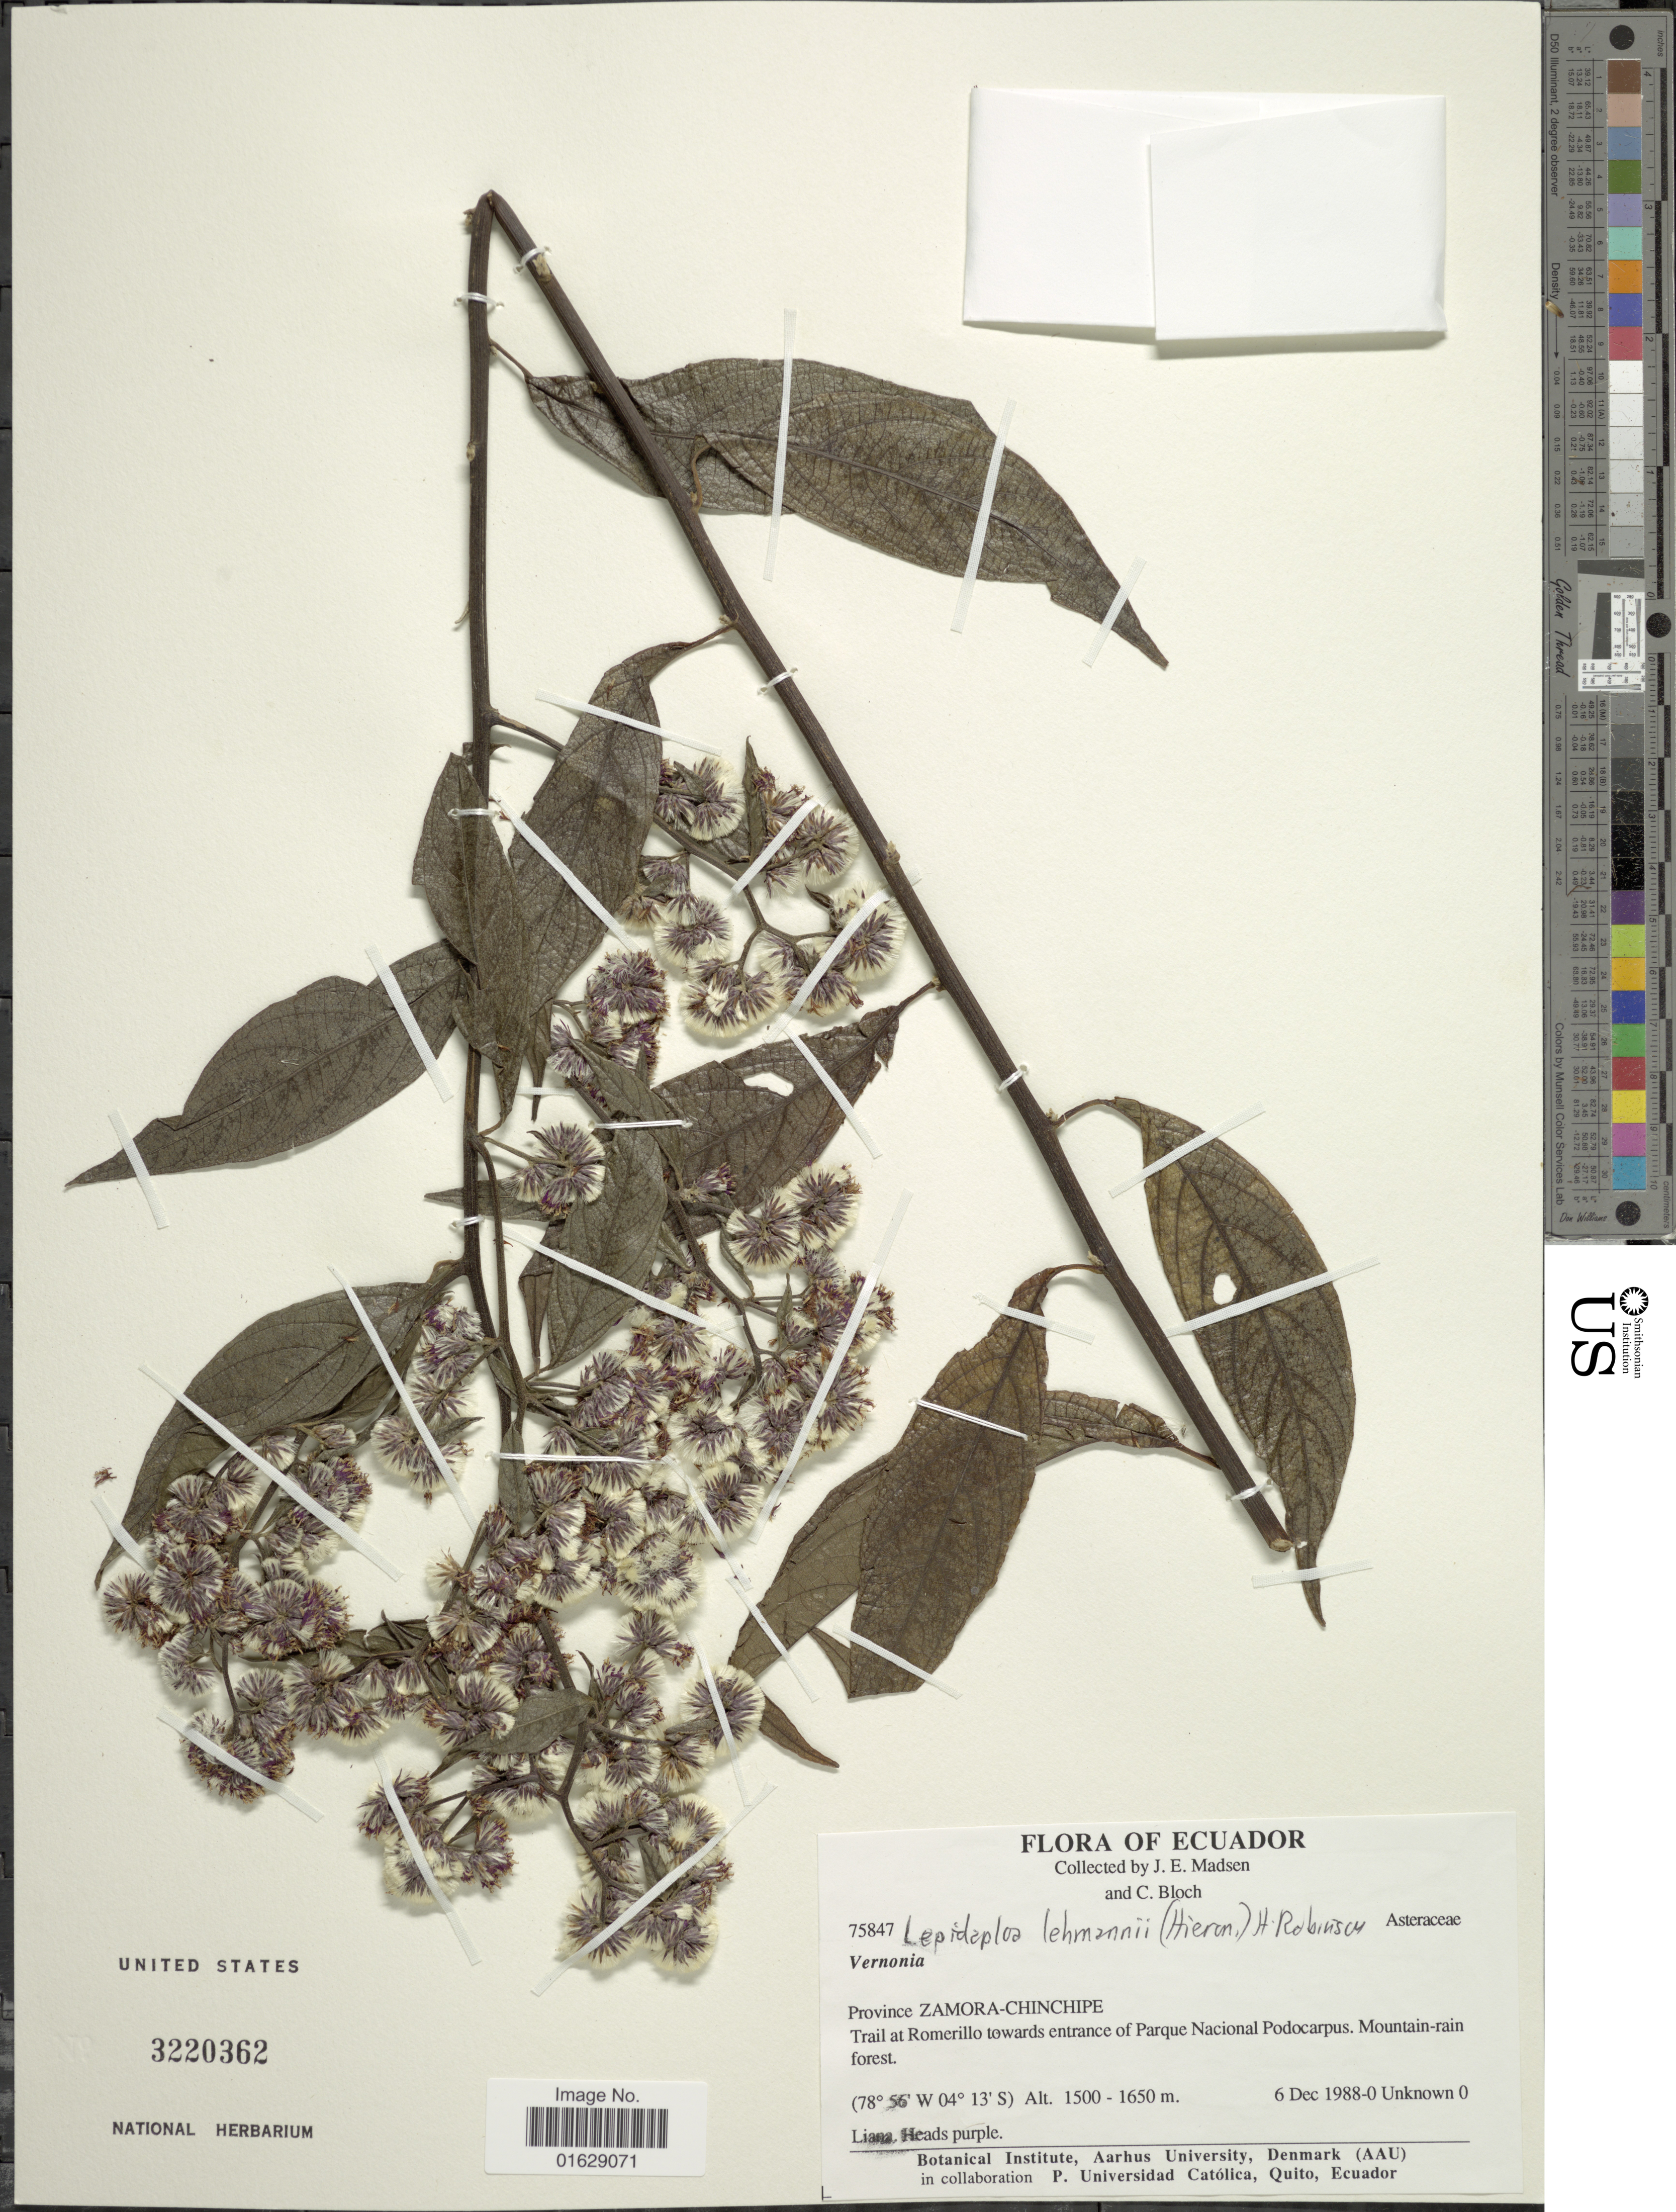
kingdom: Plantae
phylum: Tracheophyta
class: Magnoliopsida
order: Asterales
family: Asteraceae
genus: Lepidaploa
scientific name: Lepidaploa lehmannii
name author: (Hieron.) H. Rob.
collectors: J. E. Madsen & C. Bloch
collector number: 75847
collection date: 1988-12-06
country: Ecuador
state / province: Zamora-Chinchipe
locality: Province Zamora-Chinchipe. Trail at Romerillo towards entrance of Parque Nacional Podocarpus. Mountain-rain forest.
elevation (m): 1500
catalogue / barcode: US 3220362